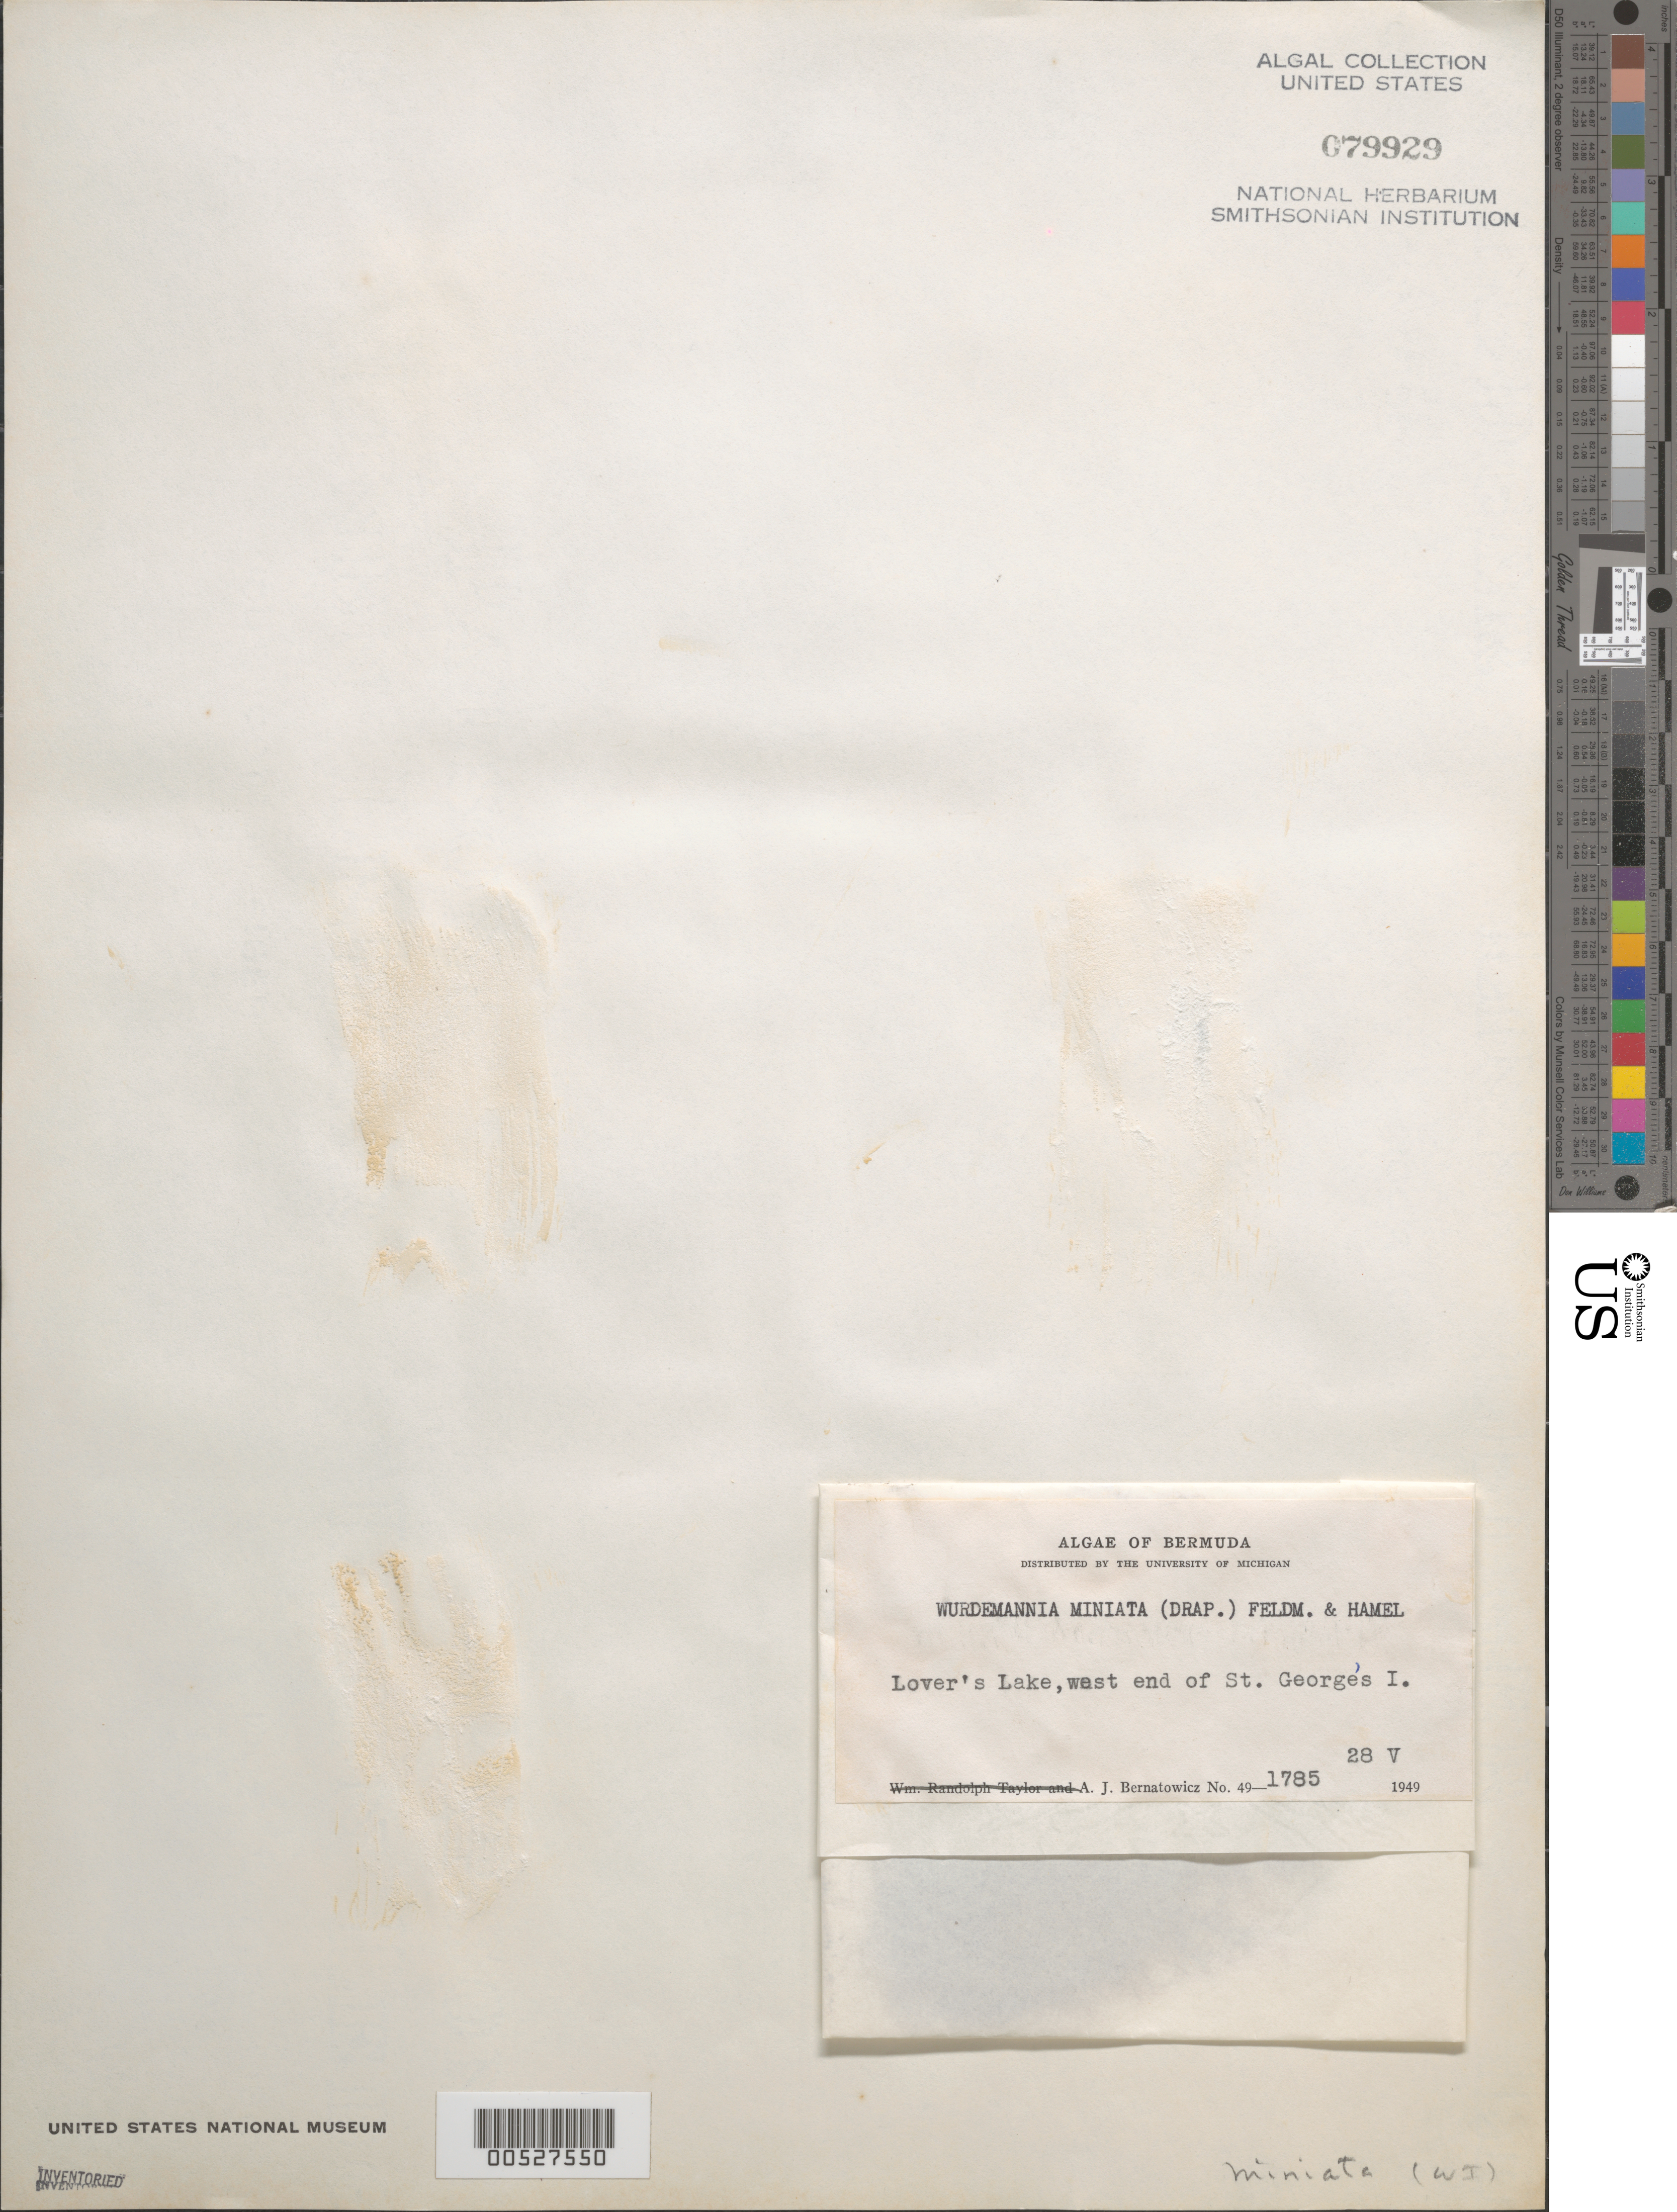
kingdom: Plantae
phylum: Rhodophyta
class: Florideophyceae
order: Gigartinales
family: Solieriaceae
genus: Wurdemannia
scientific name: Wurdemannia miniata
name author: (Spreng.) Feldmann & G. Hamel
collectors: A. Bernatowicz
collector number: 49-1785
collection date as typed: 28 May 1949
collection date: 1949-05-28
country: Bermuda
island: St. George's Island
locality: Lover's Lake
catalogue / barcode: US 79929